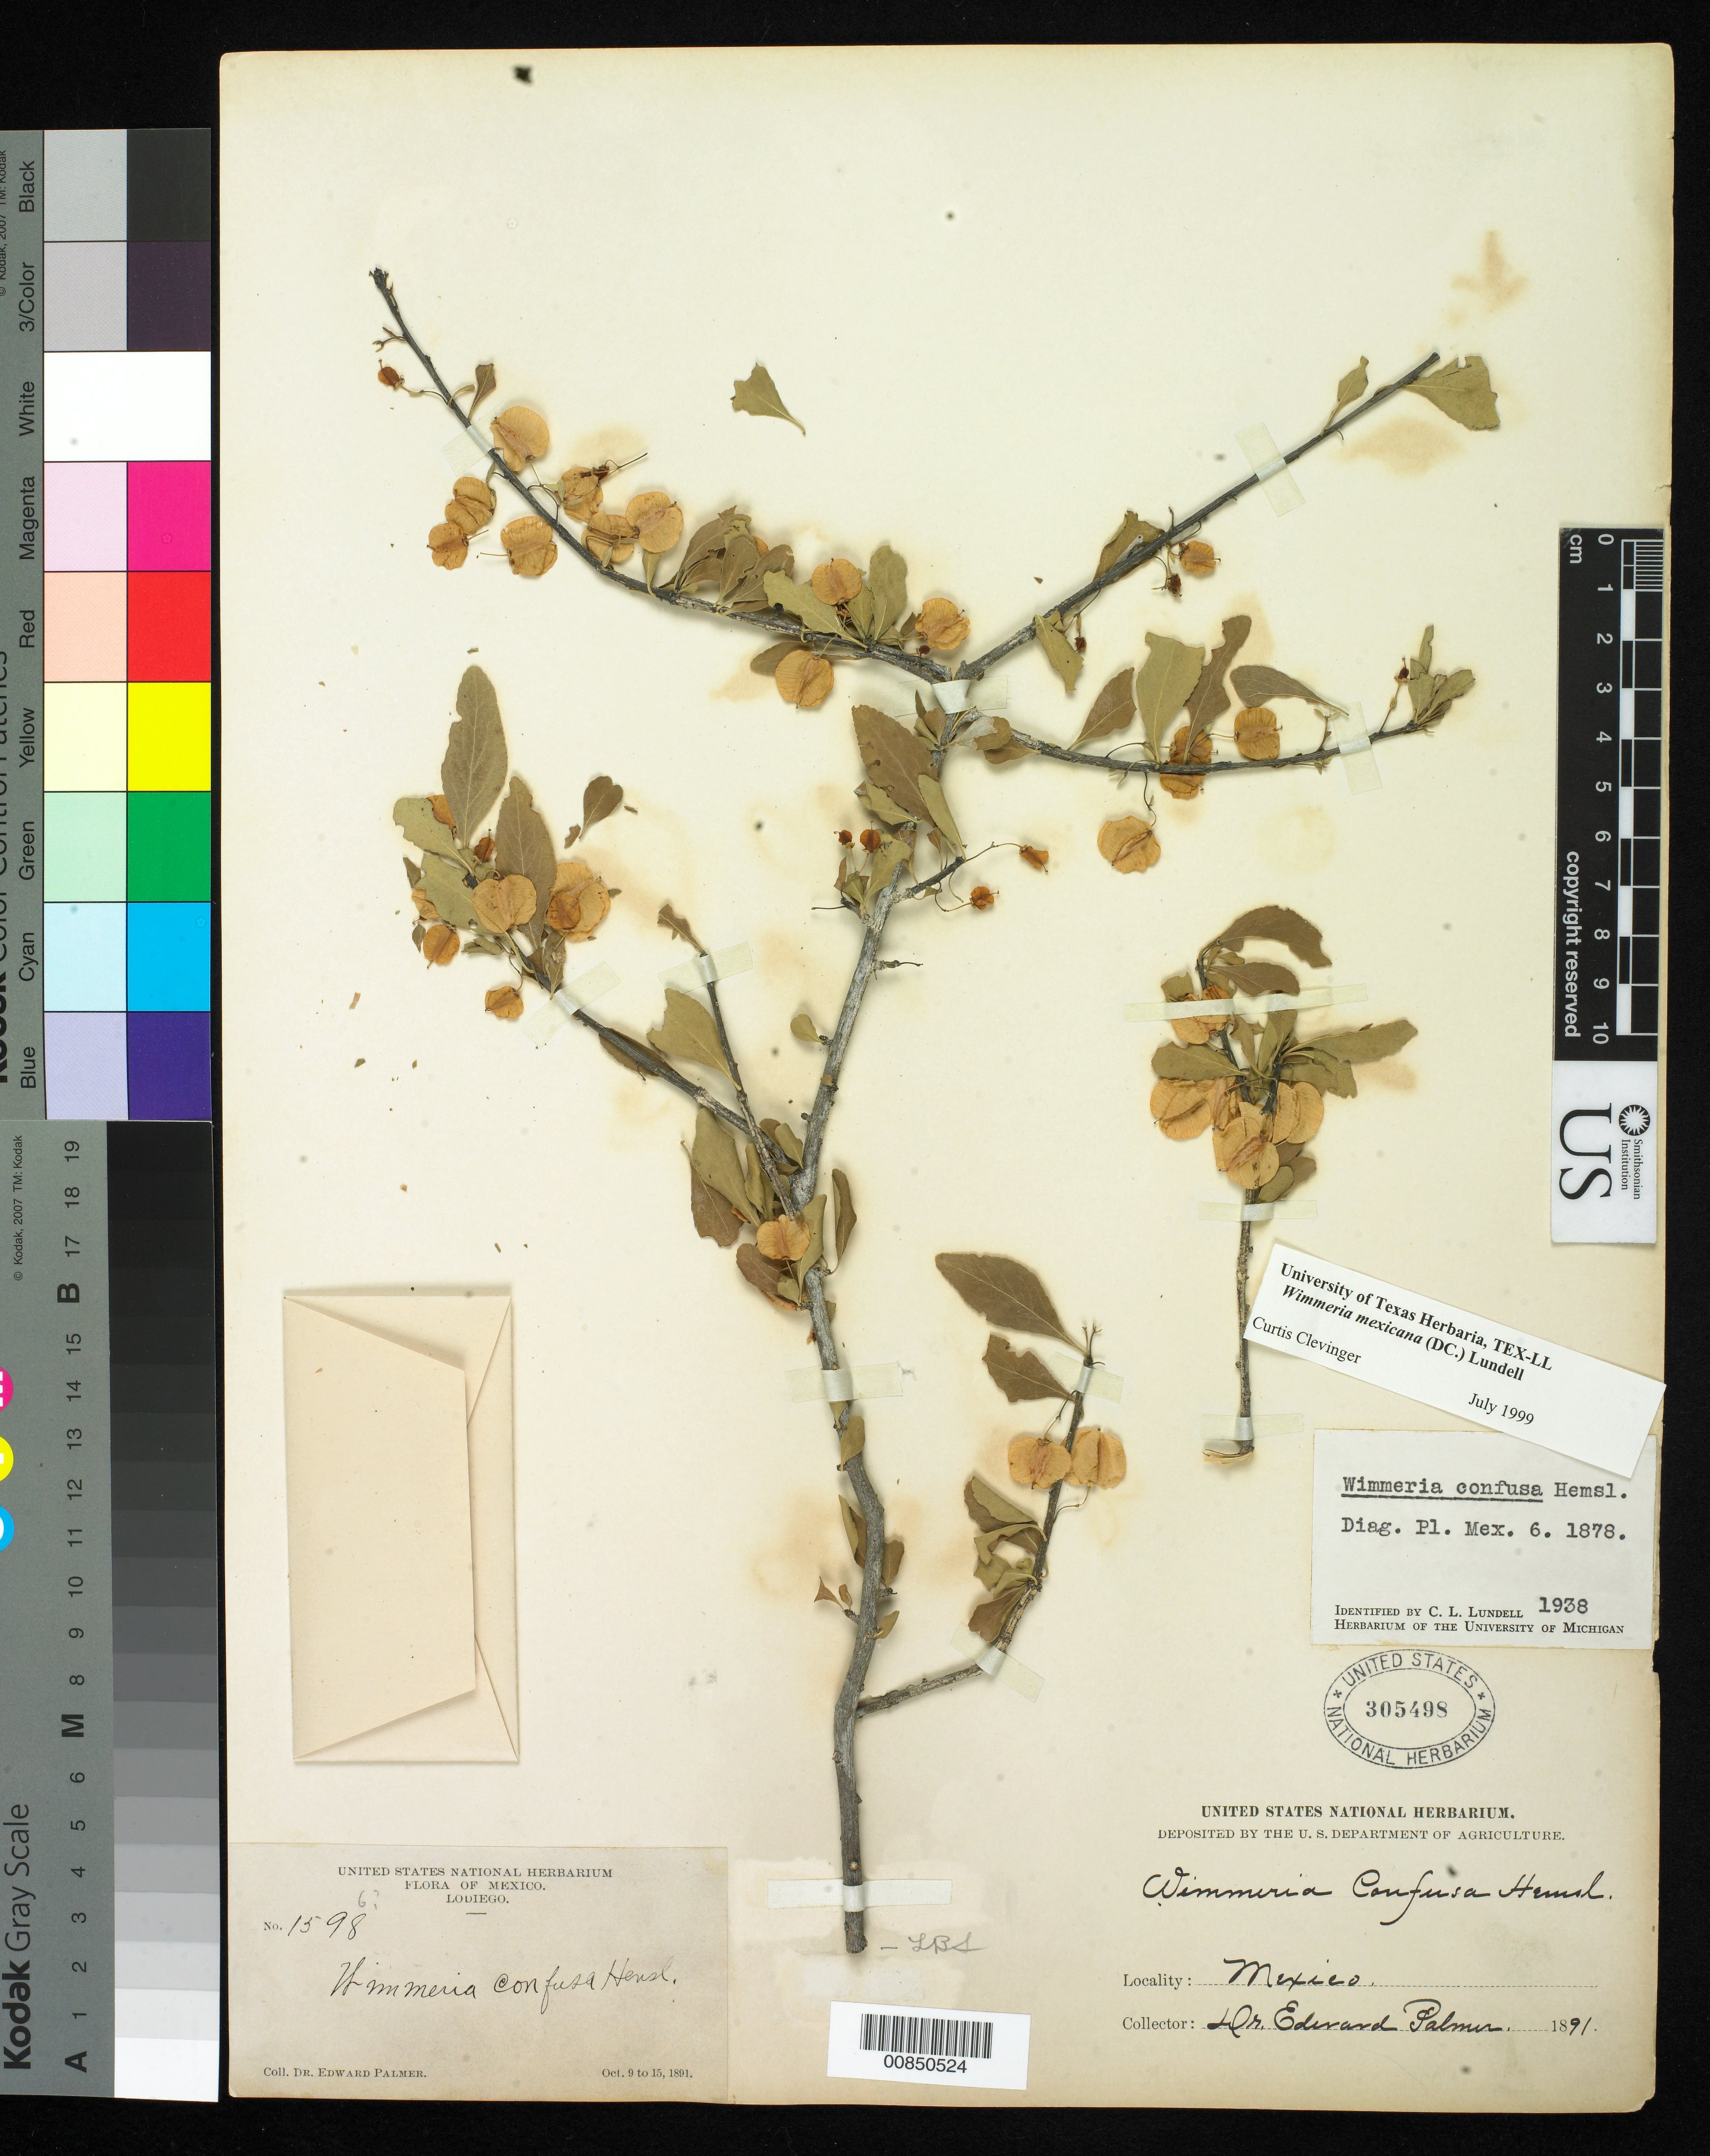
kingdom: Plantae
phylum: Tracheophyta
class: Magnoliopsida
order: Celastrales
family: Celastraceae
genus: Wimmeria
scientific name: Wimmeria mexicana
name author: (DC.) Lundell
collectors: E. Palmer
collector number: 1598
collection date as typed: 09 Oct 1891 to 15 Oct 1891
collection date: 1891-10-09/1891-10-15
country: Mexico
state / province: Sinaloa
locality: Lodiego, Sinaloa.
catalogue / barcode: US 305498